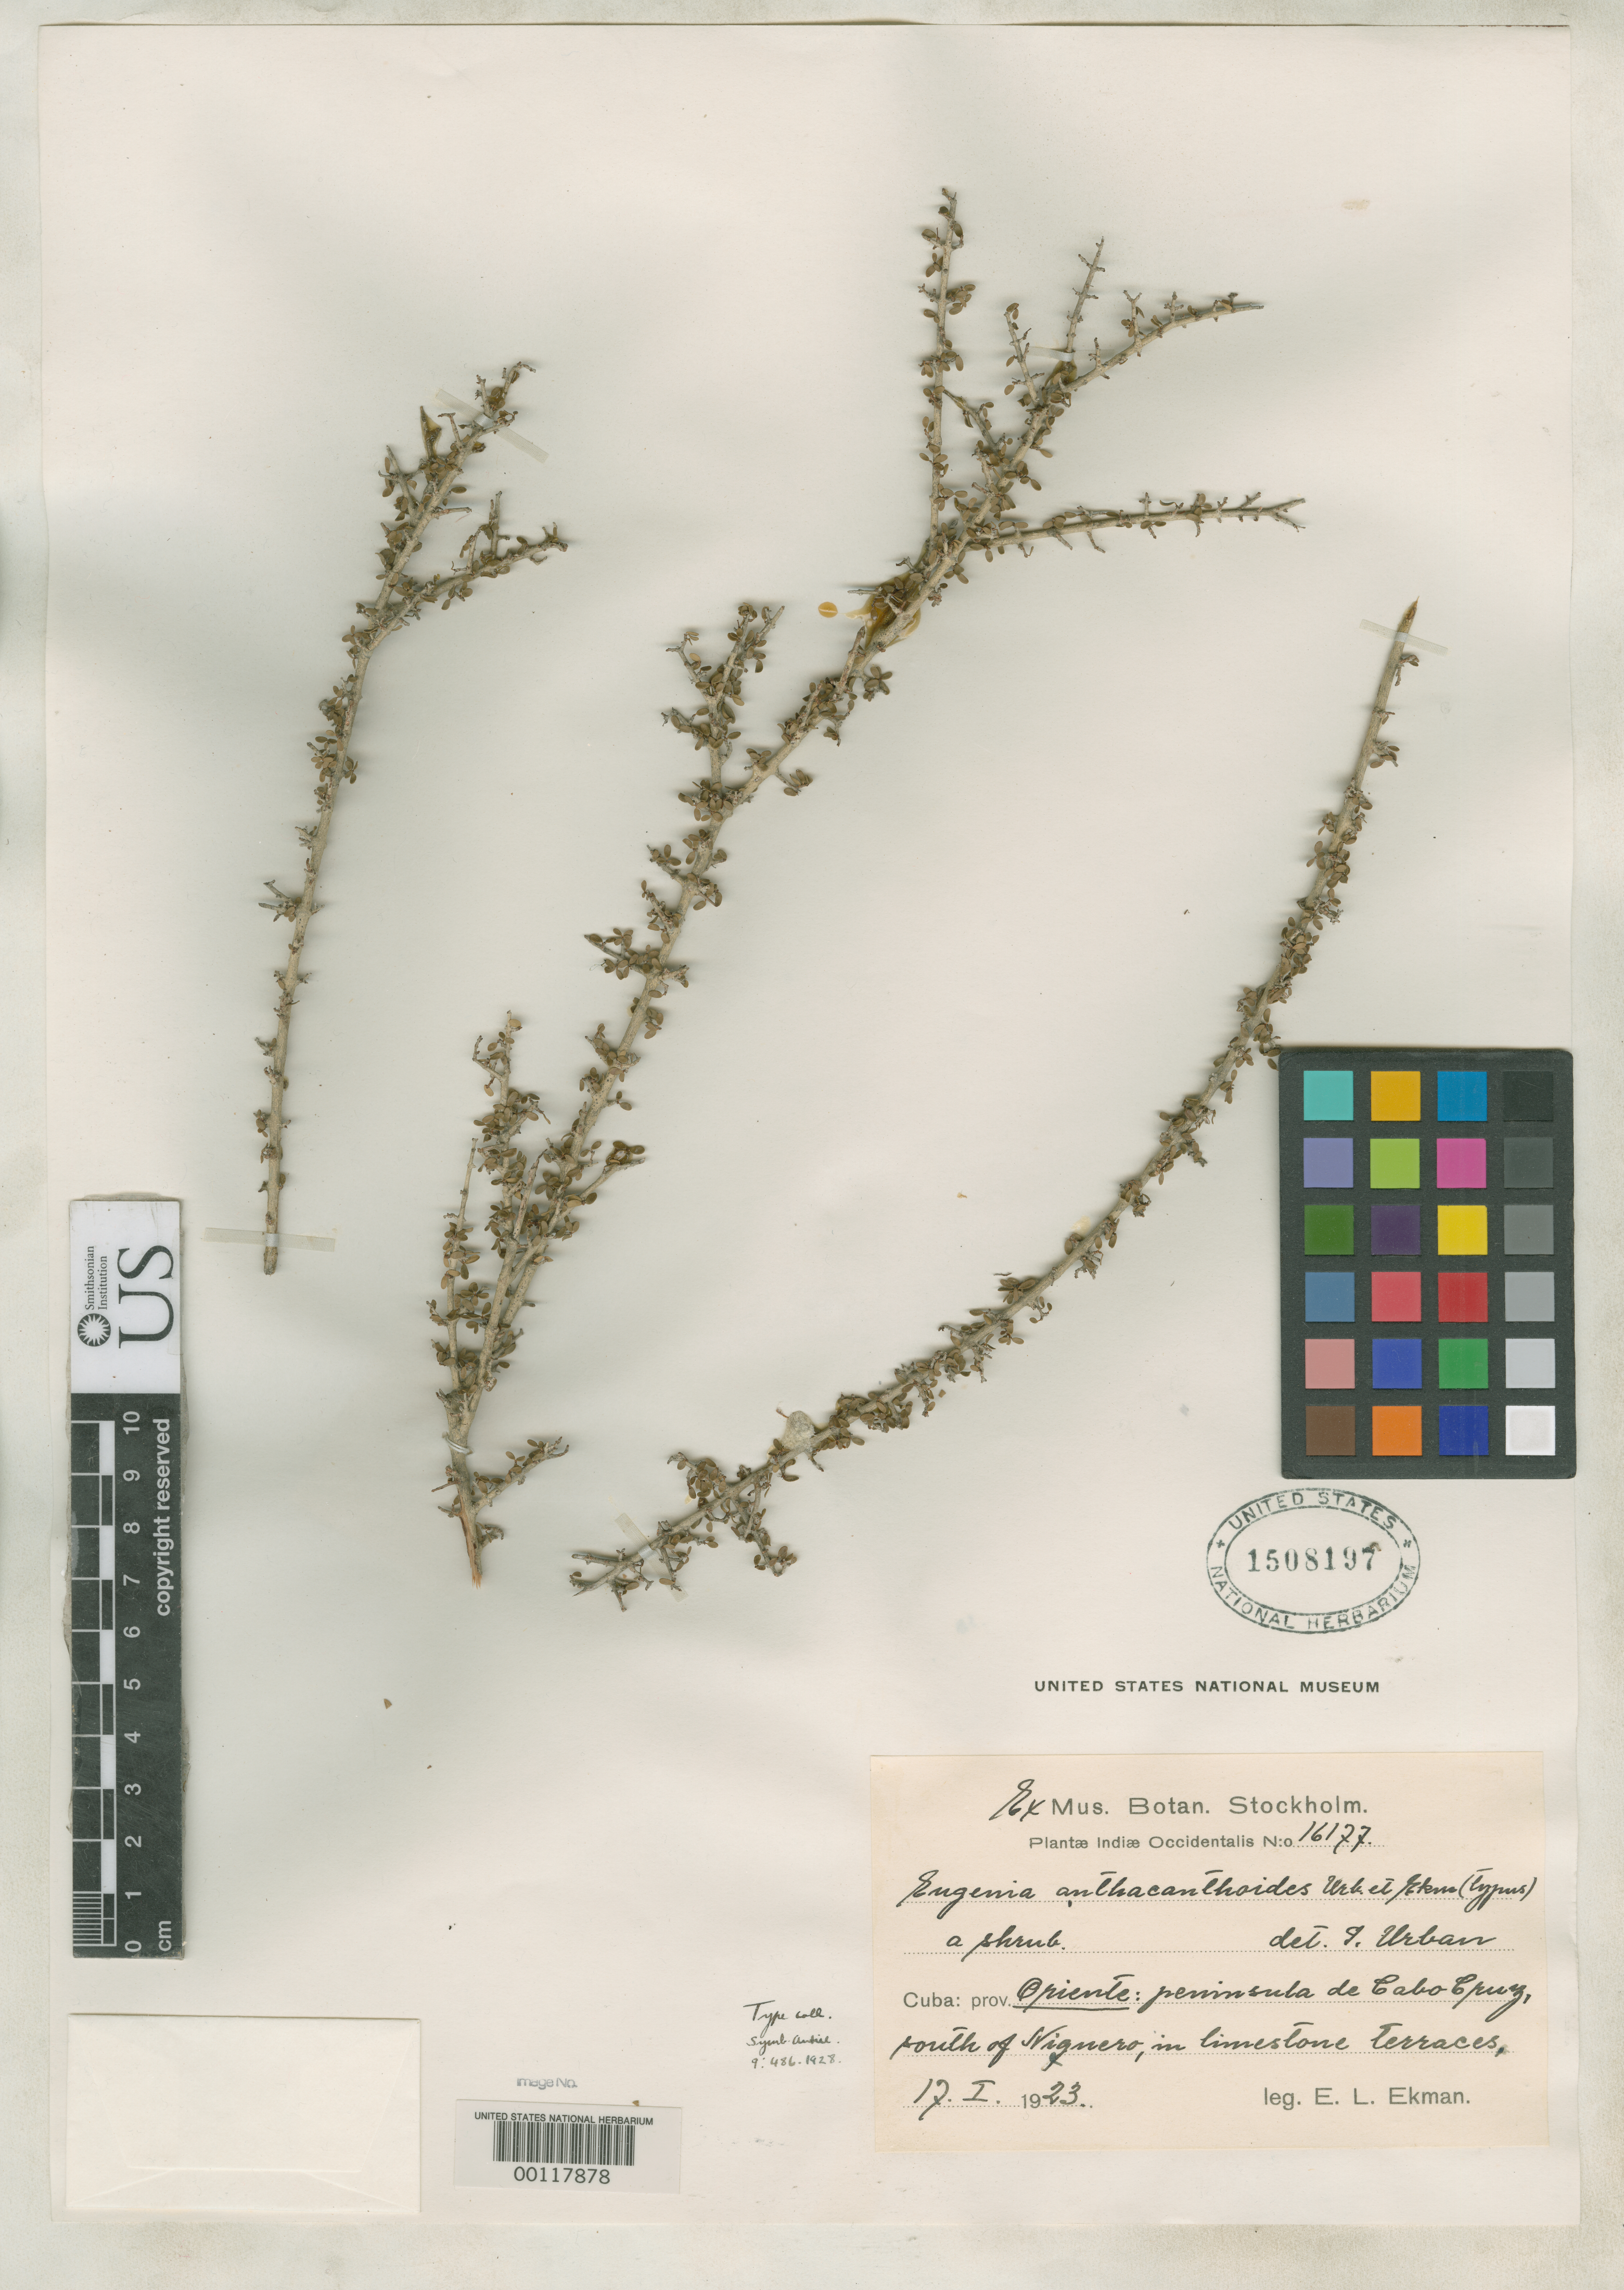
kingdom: Plantae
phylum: Tracheophyta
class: Magnoliopsida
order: Myrtales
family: Myrtaceae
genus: Eugenia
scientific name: Eugenia anthacanthoides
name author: Urb. & Ekman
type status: Isotype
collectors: E. L. Ekman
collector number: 16177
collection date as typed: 17 Jan 1923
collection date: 1923-01-17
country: Cuba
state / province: Oriente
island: Greater Antilles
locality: Peninsula de Cabo Cruz, S of Niquero.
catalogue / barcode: US 1508197